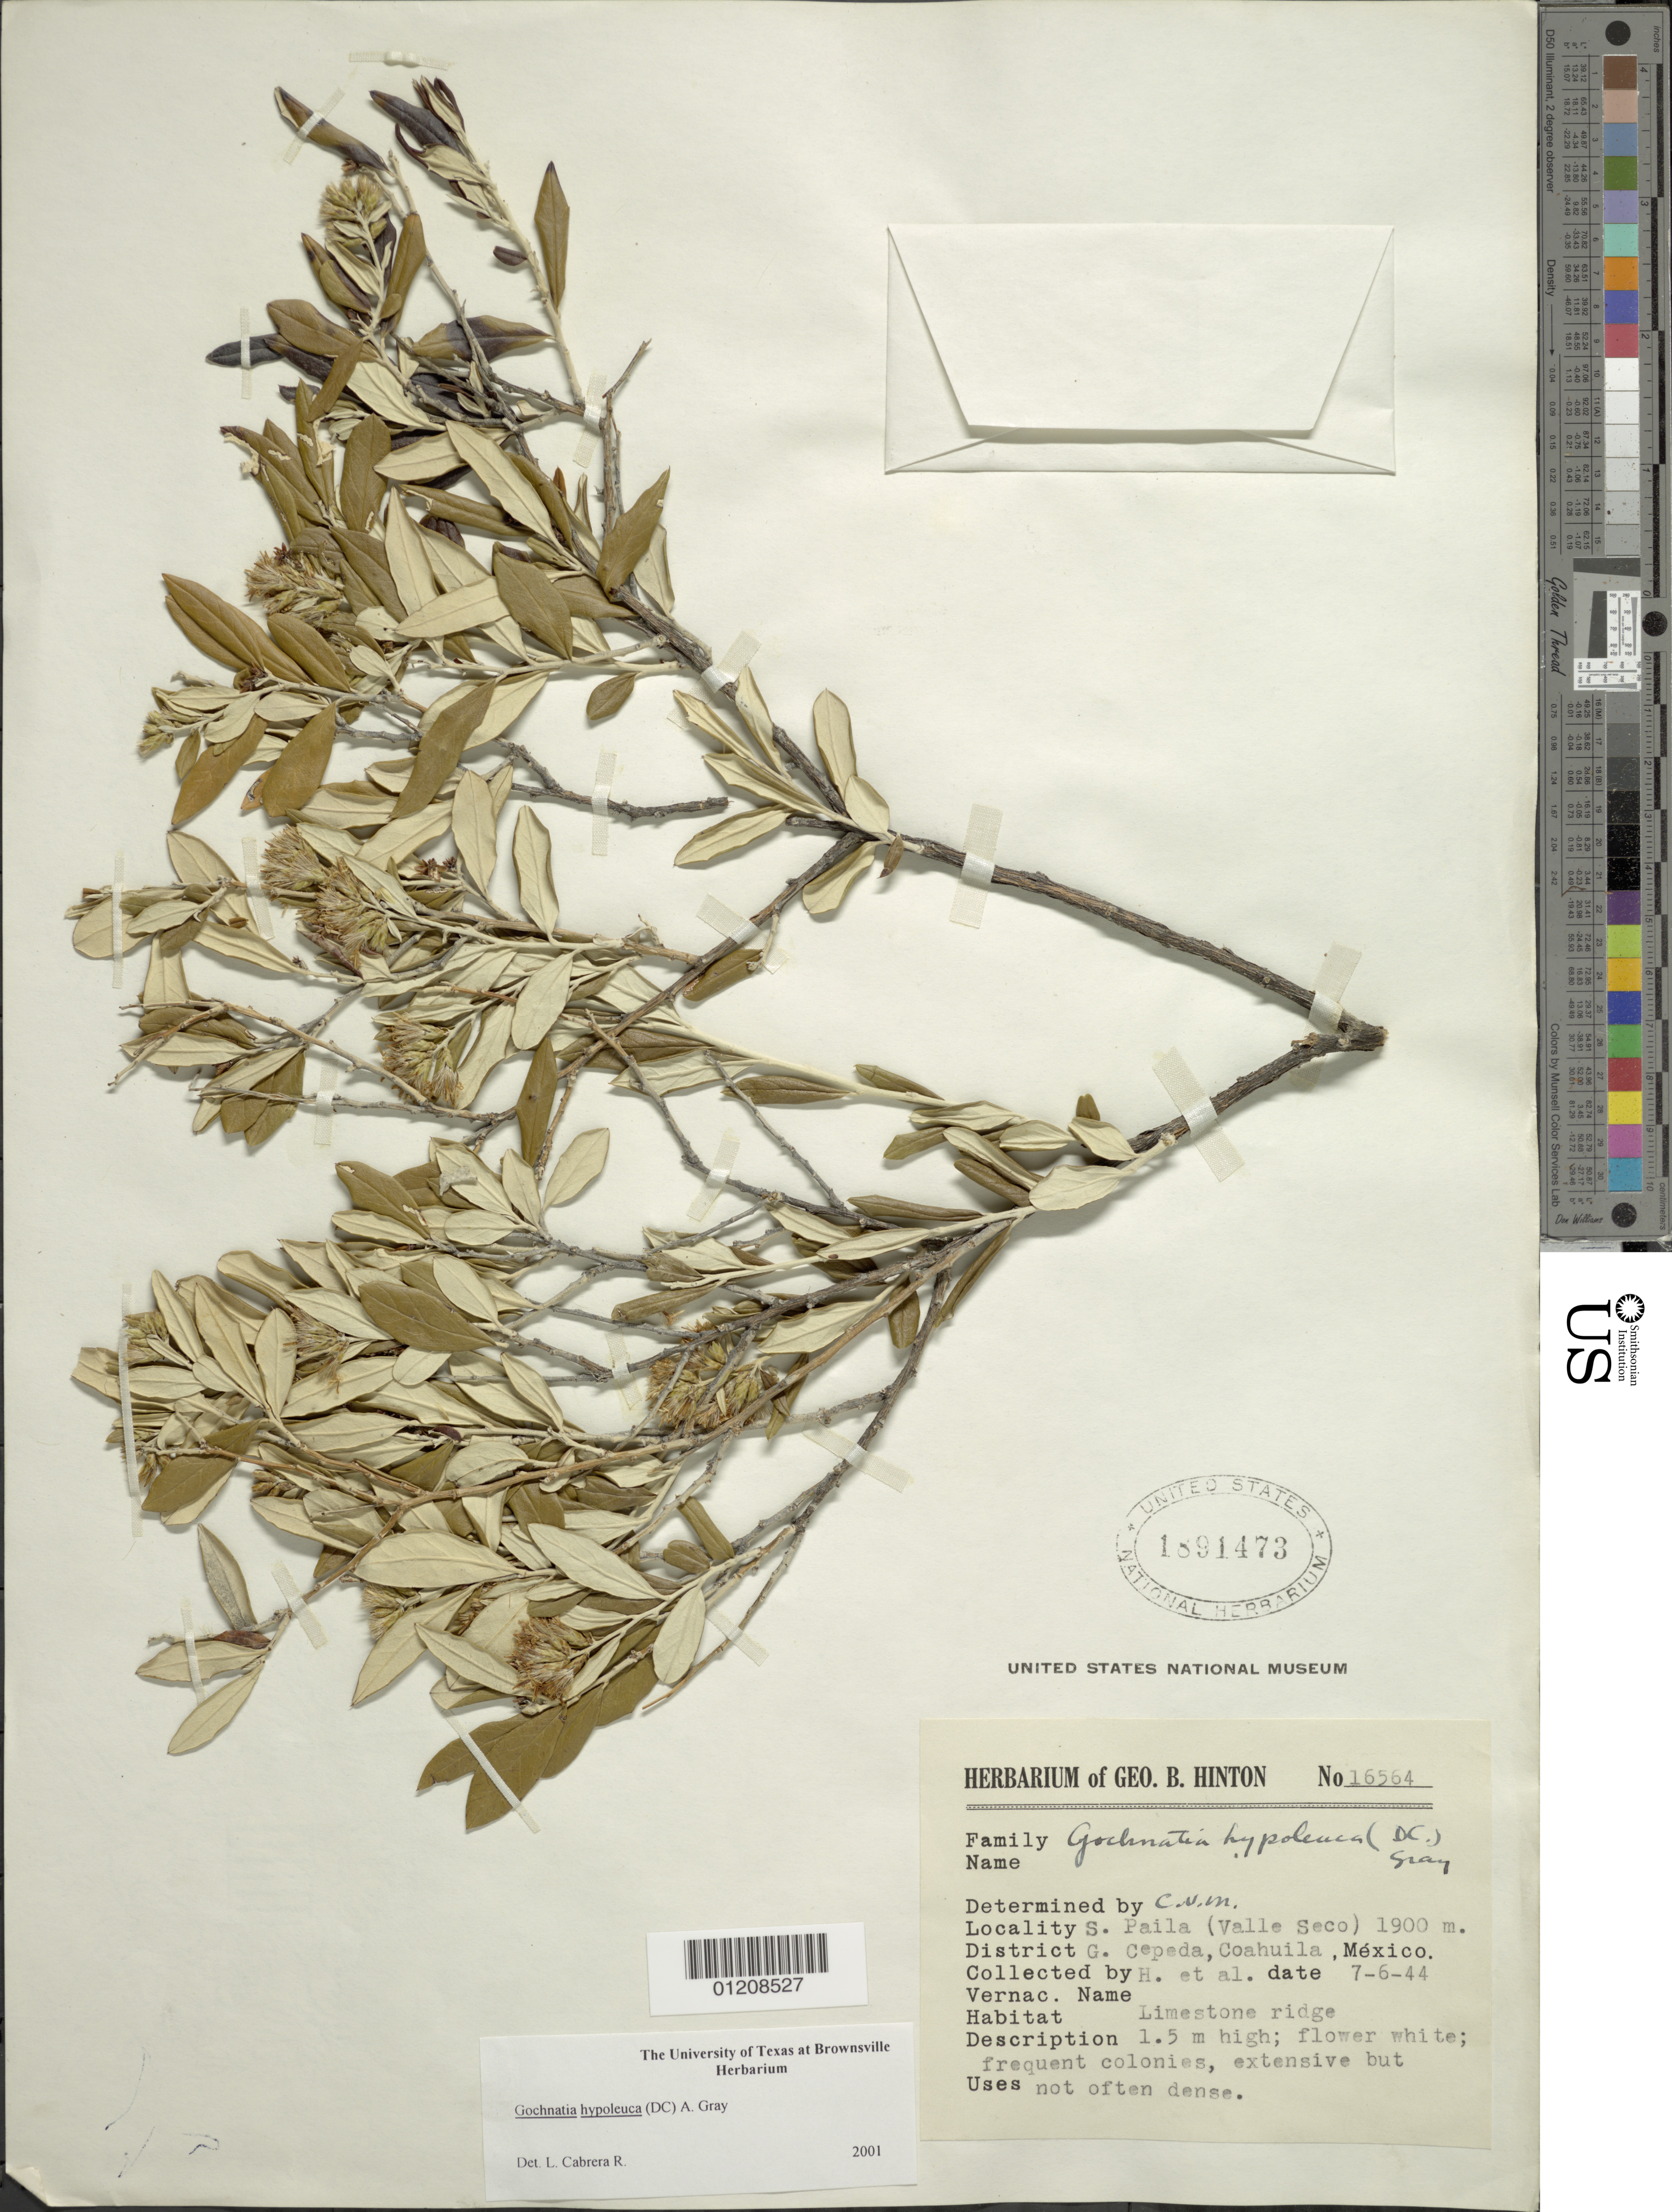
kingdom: Plantae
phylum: Tracheophyta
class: Magnoliopsida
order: Asterales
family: Asteraceae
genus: Nahuatlea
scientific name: Nahuatlea hypoleuca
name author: (DC.) V.A. Funk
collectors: H. & et al.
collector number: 16564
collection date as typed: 7-6-1944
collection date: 1944-06-07 or 1944-07-06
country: Mexico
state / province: Coahuila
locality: S. Paulo (Valle Seco)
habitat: Limestone Ridge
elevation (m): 1900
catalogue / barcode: US 1891473